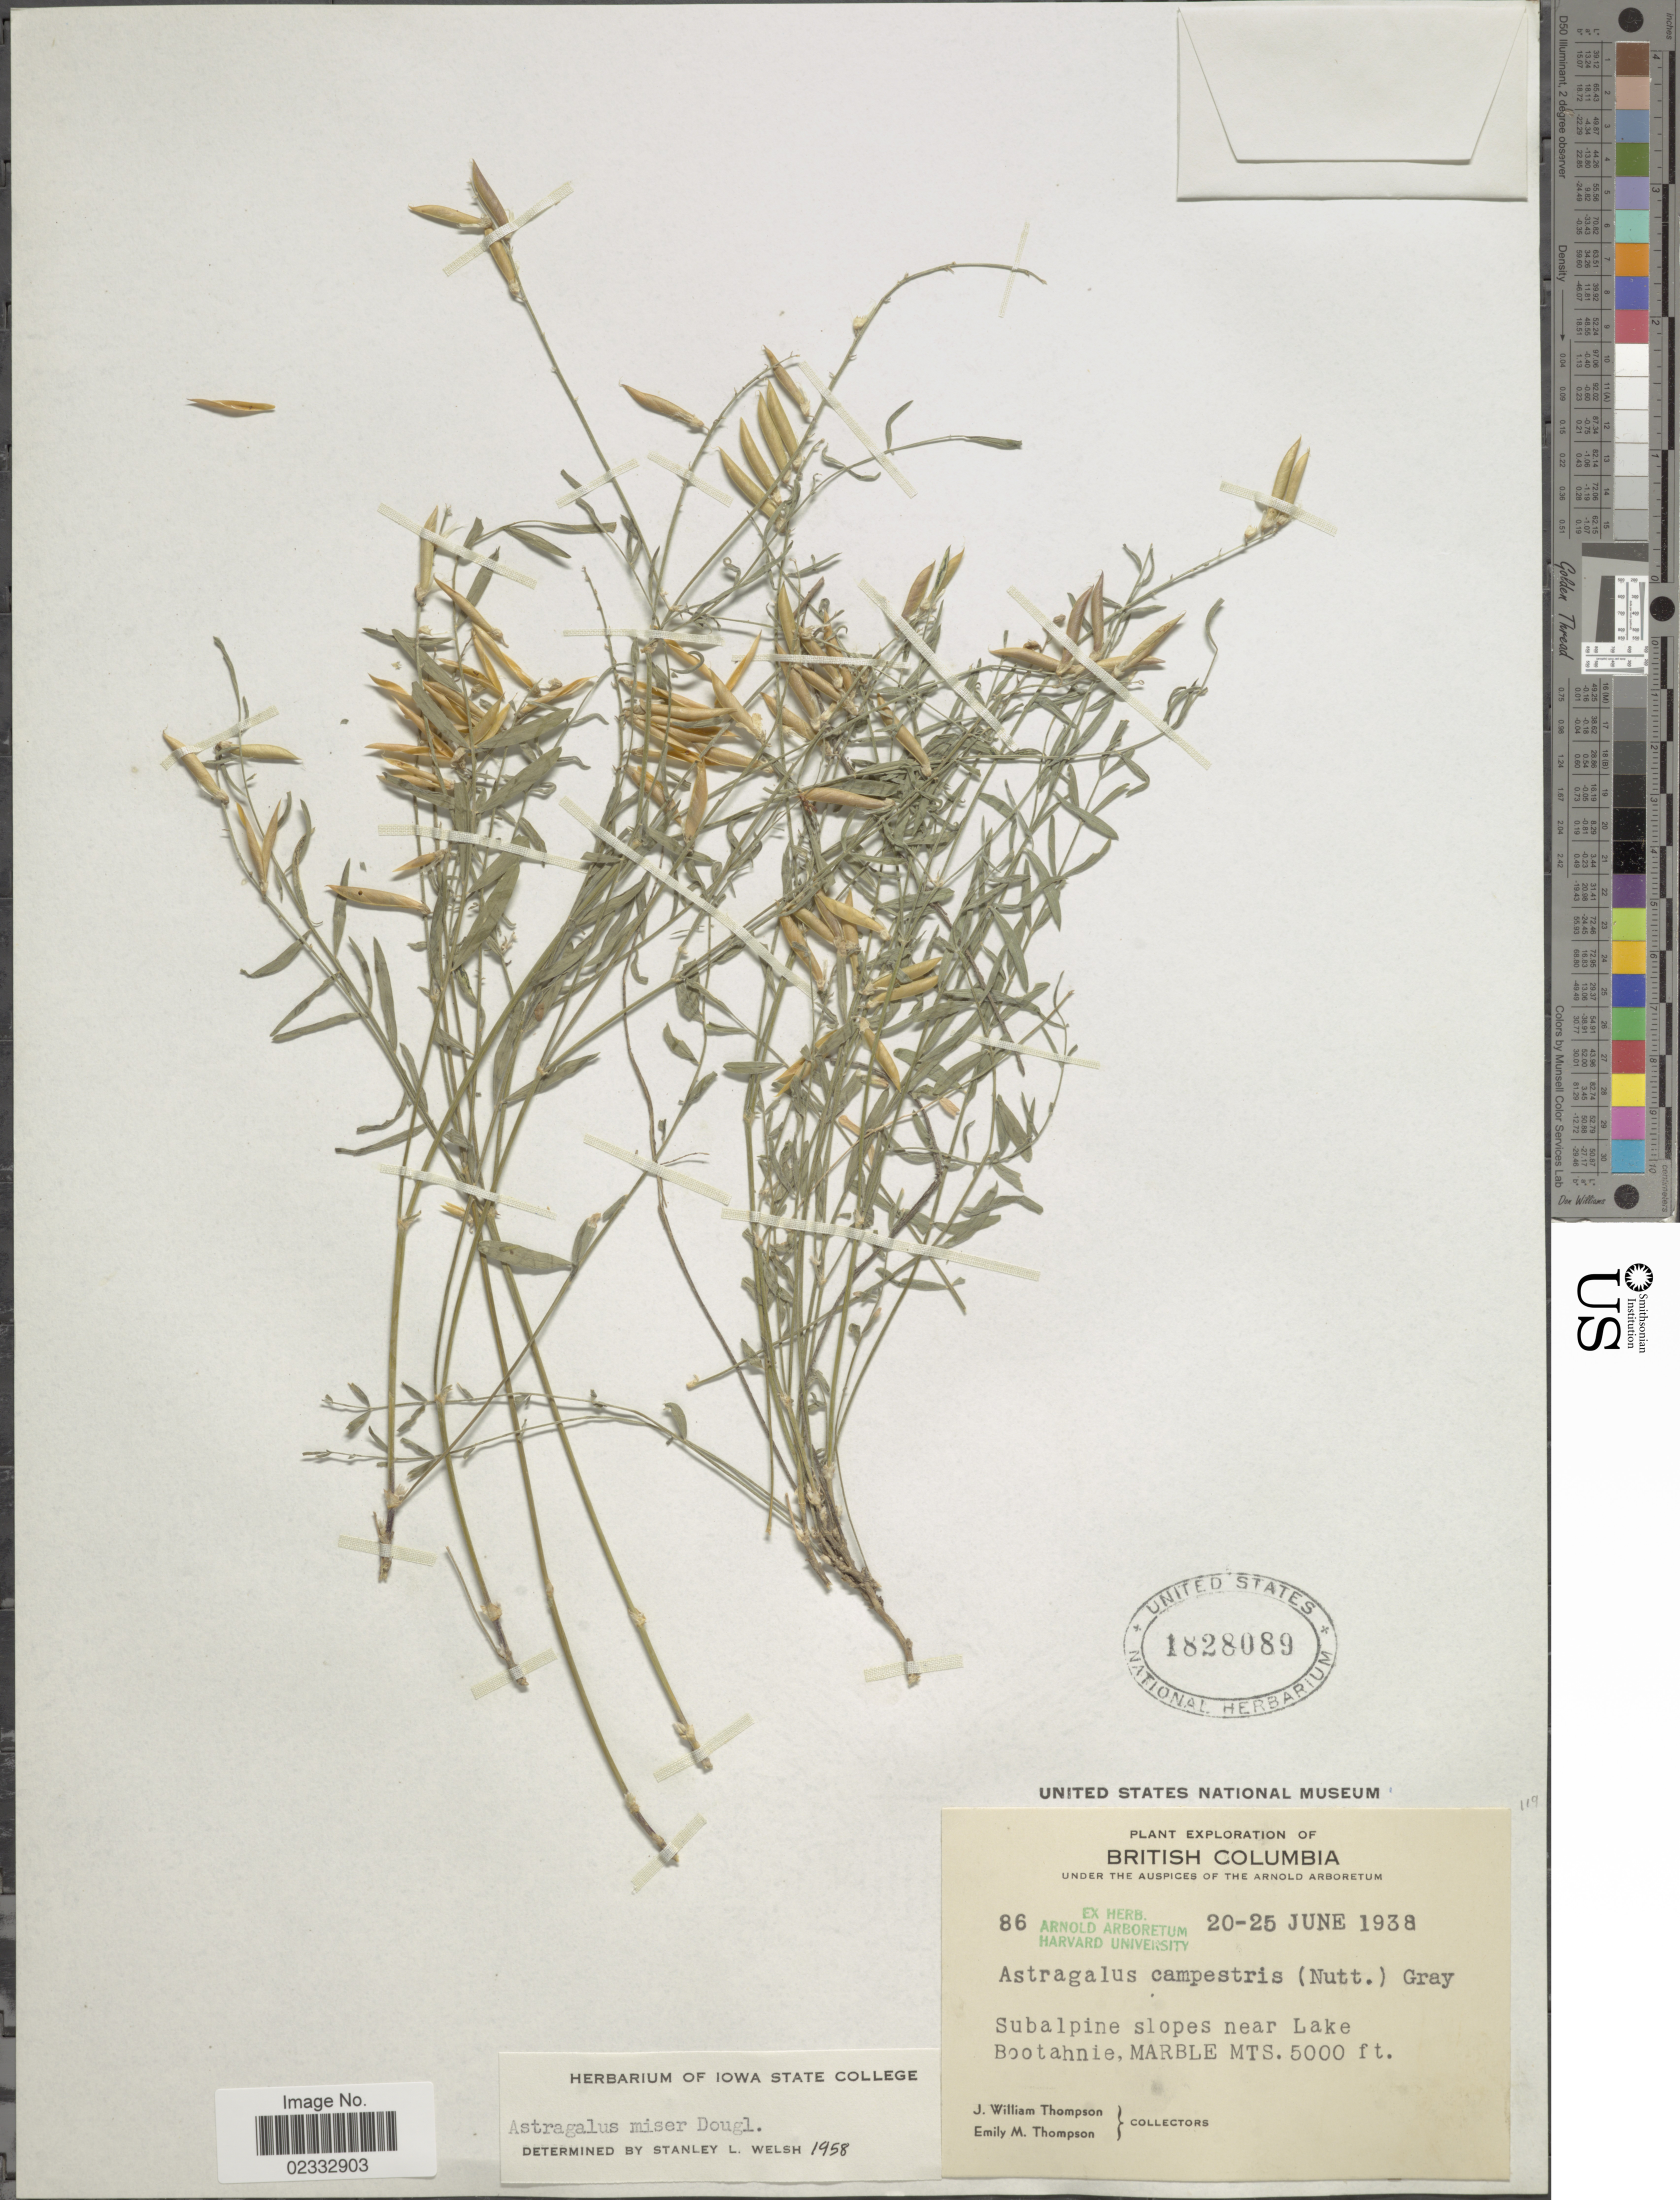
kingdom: Plantae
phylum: Tracheophyta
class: Magnoliopsida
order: Fabales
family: Fabaceae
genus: Astragalus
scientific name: Astragalus miser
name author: Douglas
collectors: J. W. Thompson & E. M. Thompson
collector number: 86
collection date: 1938-06-20/1938-06-25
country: Canada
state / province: British Columbia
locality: Near Lake Bootahnie Marble Mts.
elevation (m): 1524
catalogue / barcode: US 1828089